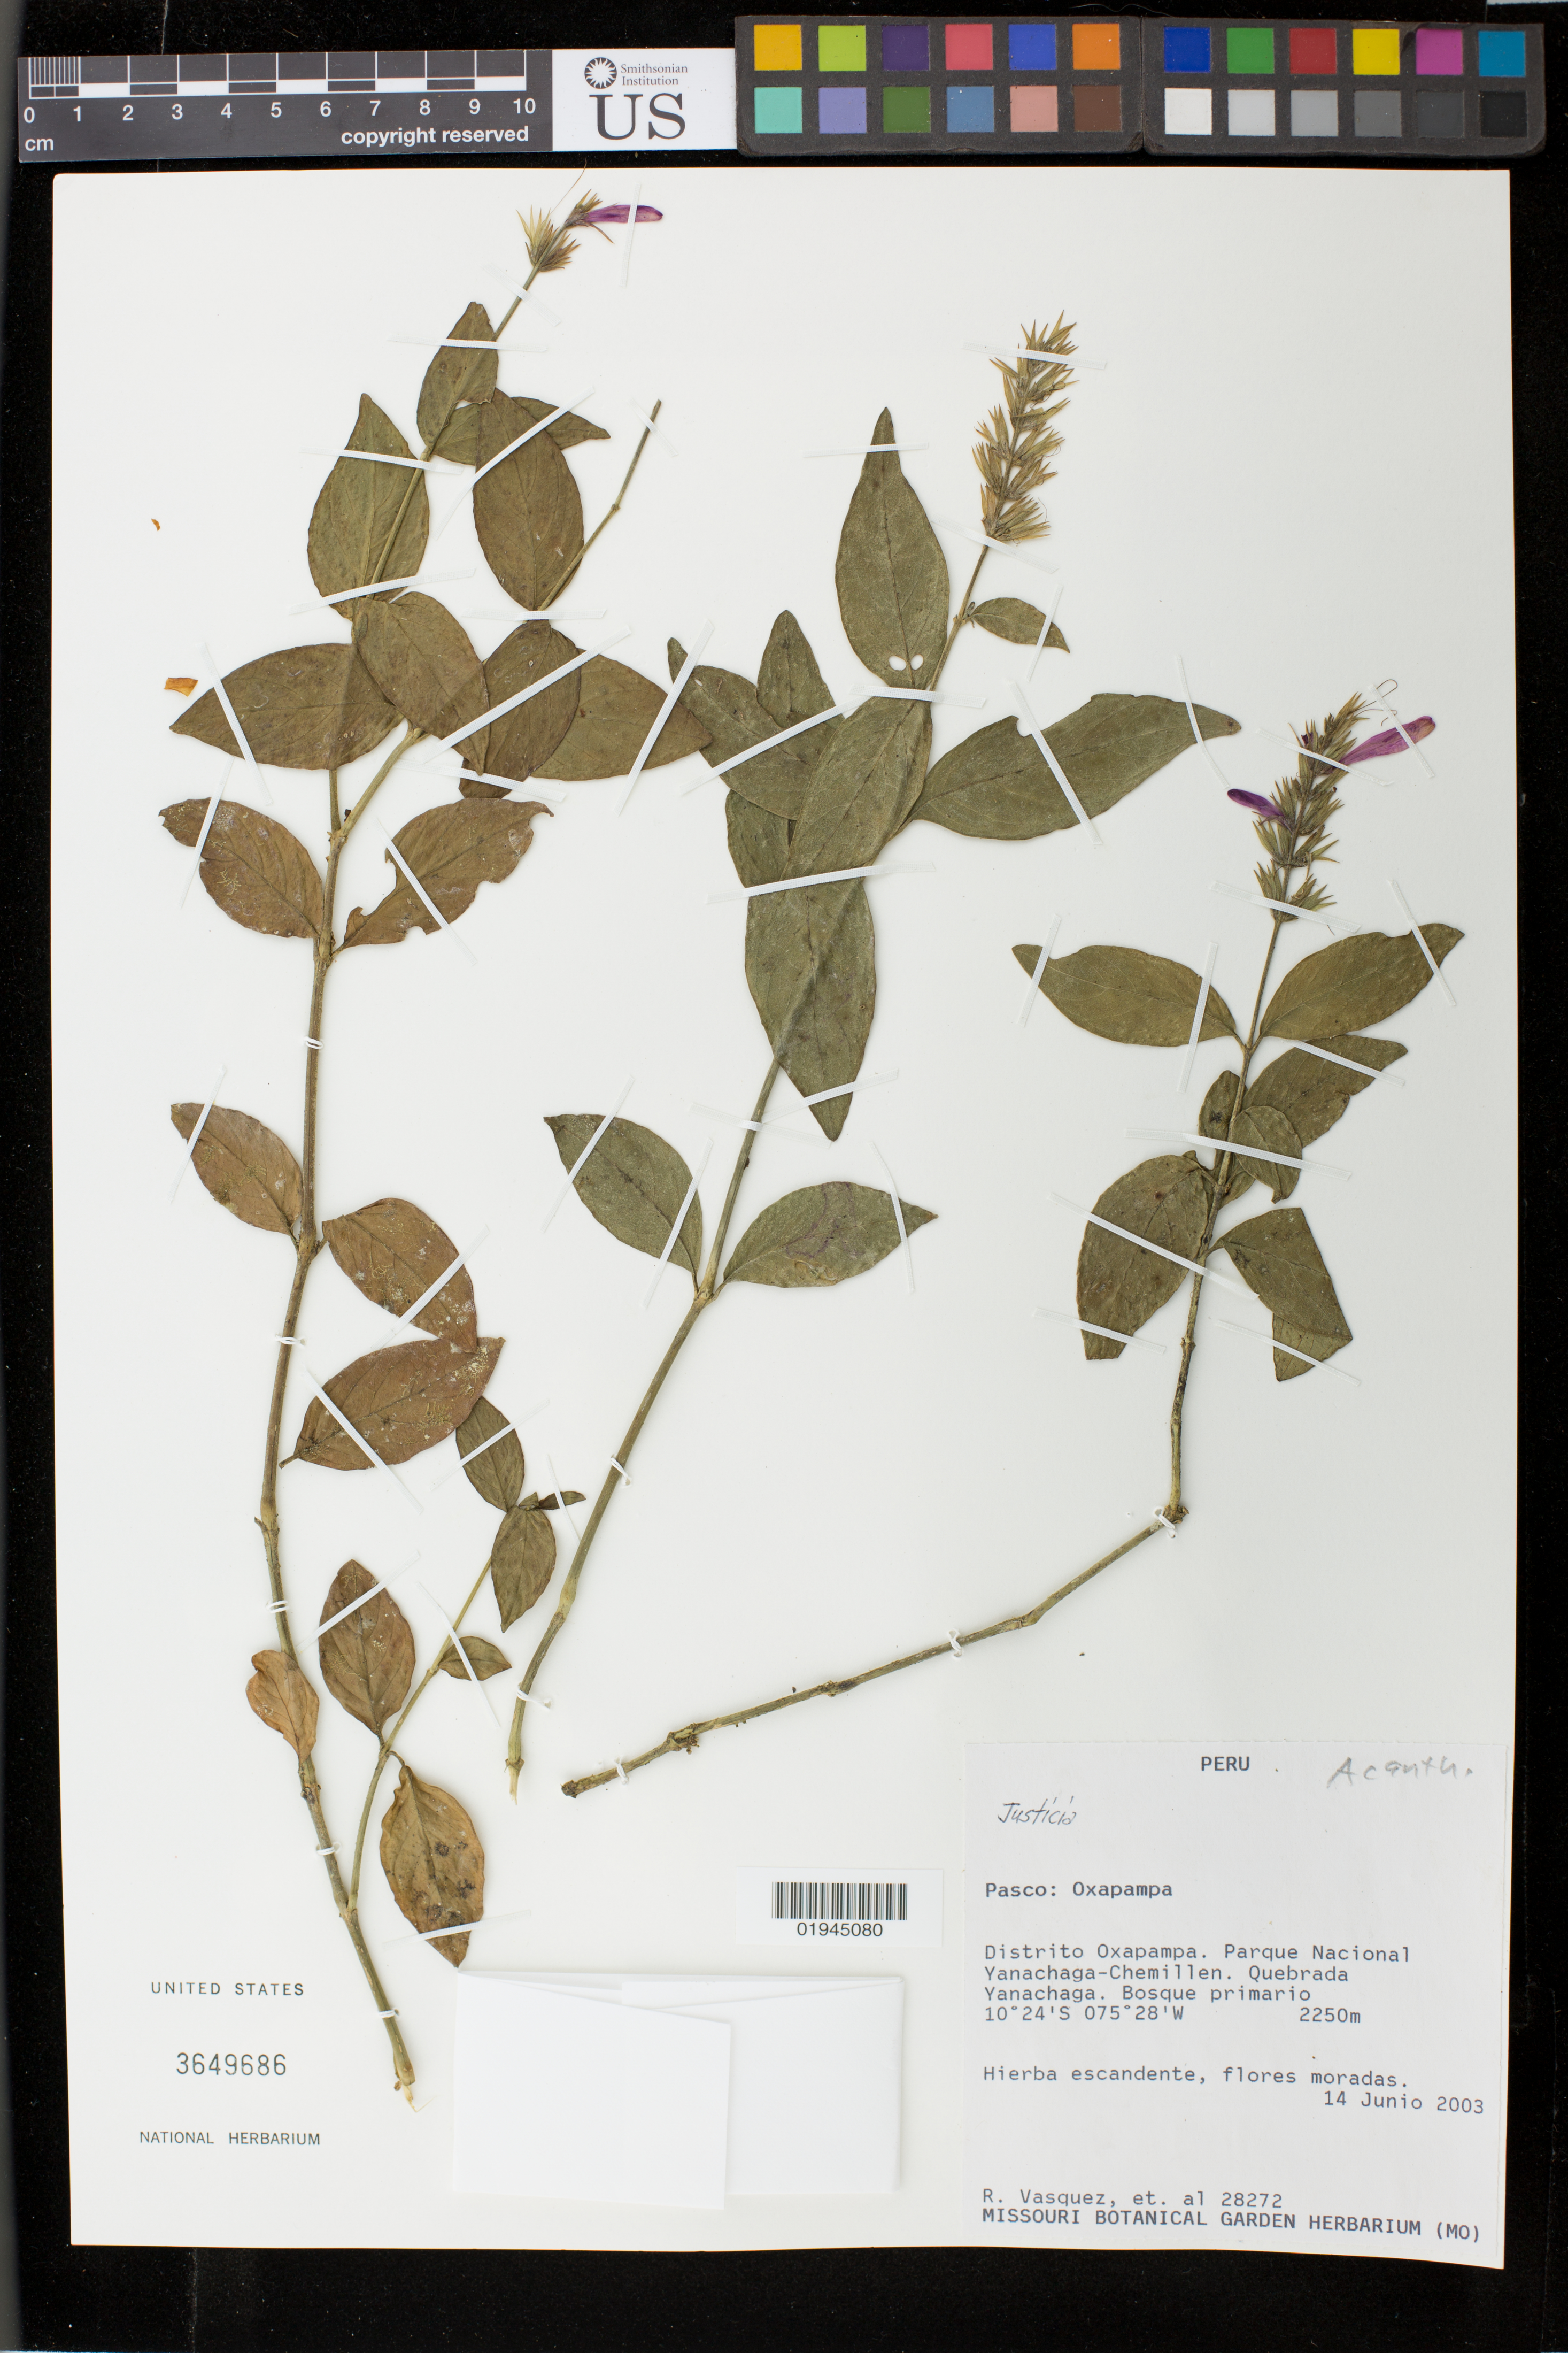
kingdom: Plantae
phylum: Tracheophyta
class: Magnoliopsida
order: Lamiales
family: Acanthaceae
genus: Justicia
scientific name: Justicia sp.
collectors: R. Vásquez et al.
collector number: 28272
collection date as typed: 14 Jun 2003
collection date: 2003-06-14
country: Peru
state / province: Pasco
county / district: Oxapampa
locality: Parque Nacional Yanachaga-Chemillen, quebrada Yanachaga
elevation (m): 2250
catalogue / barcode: US 3649686